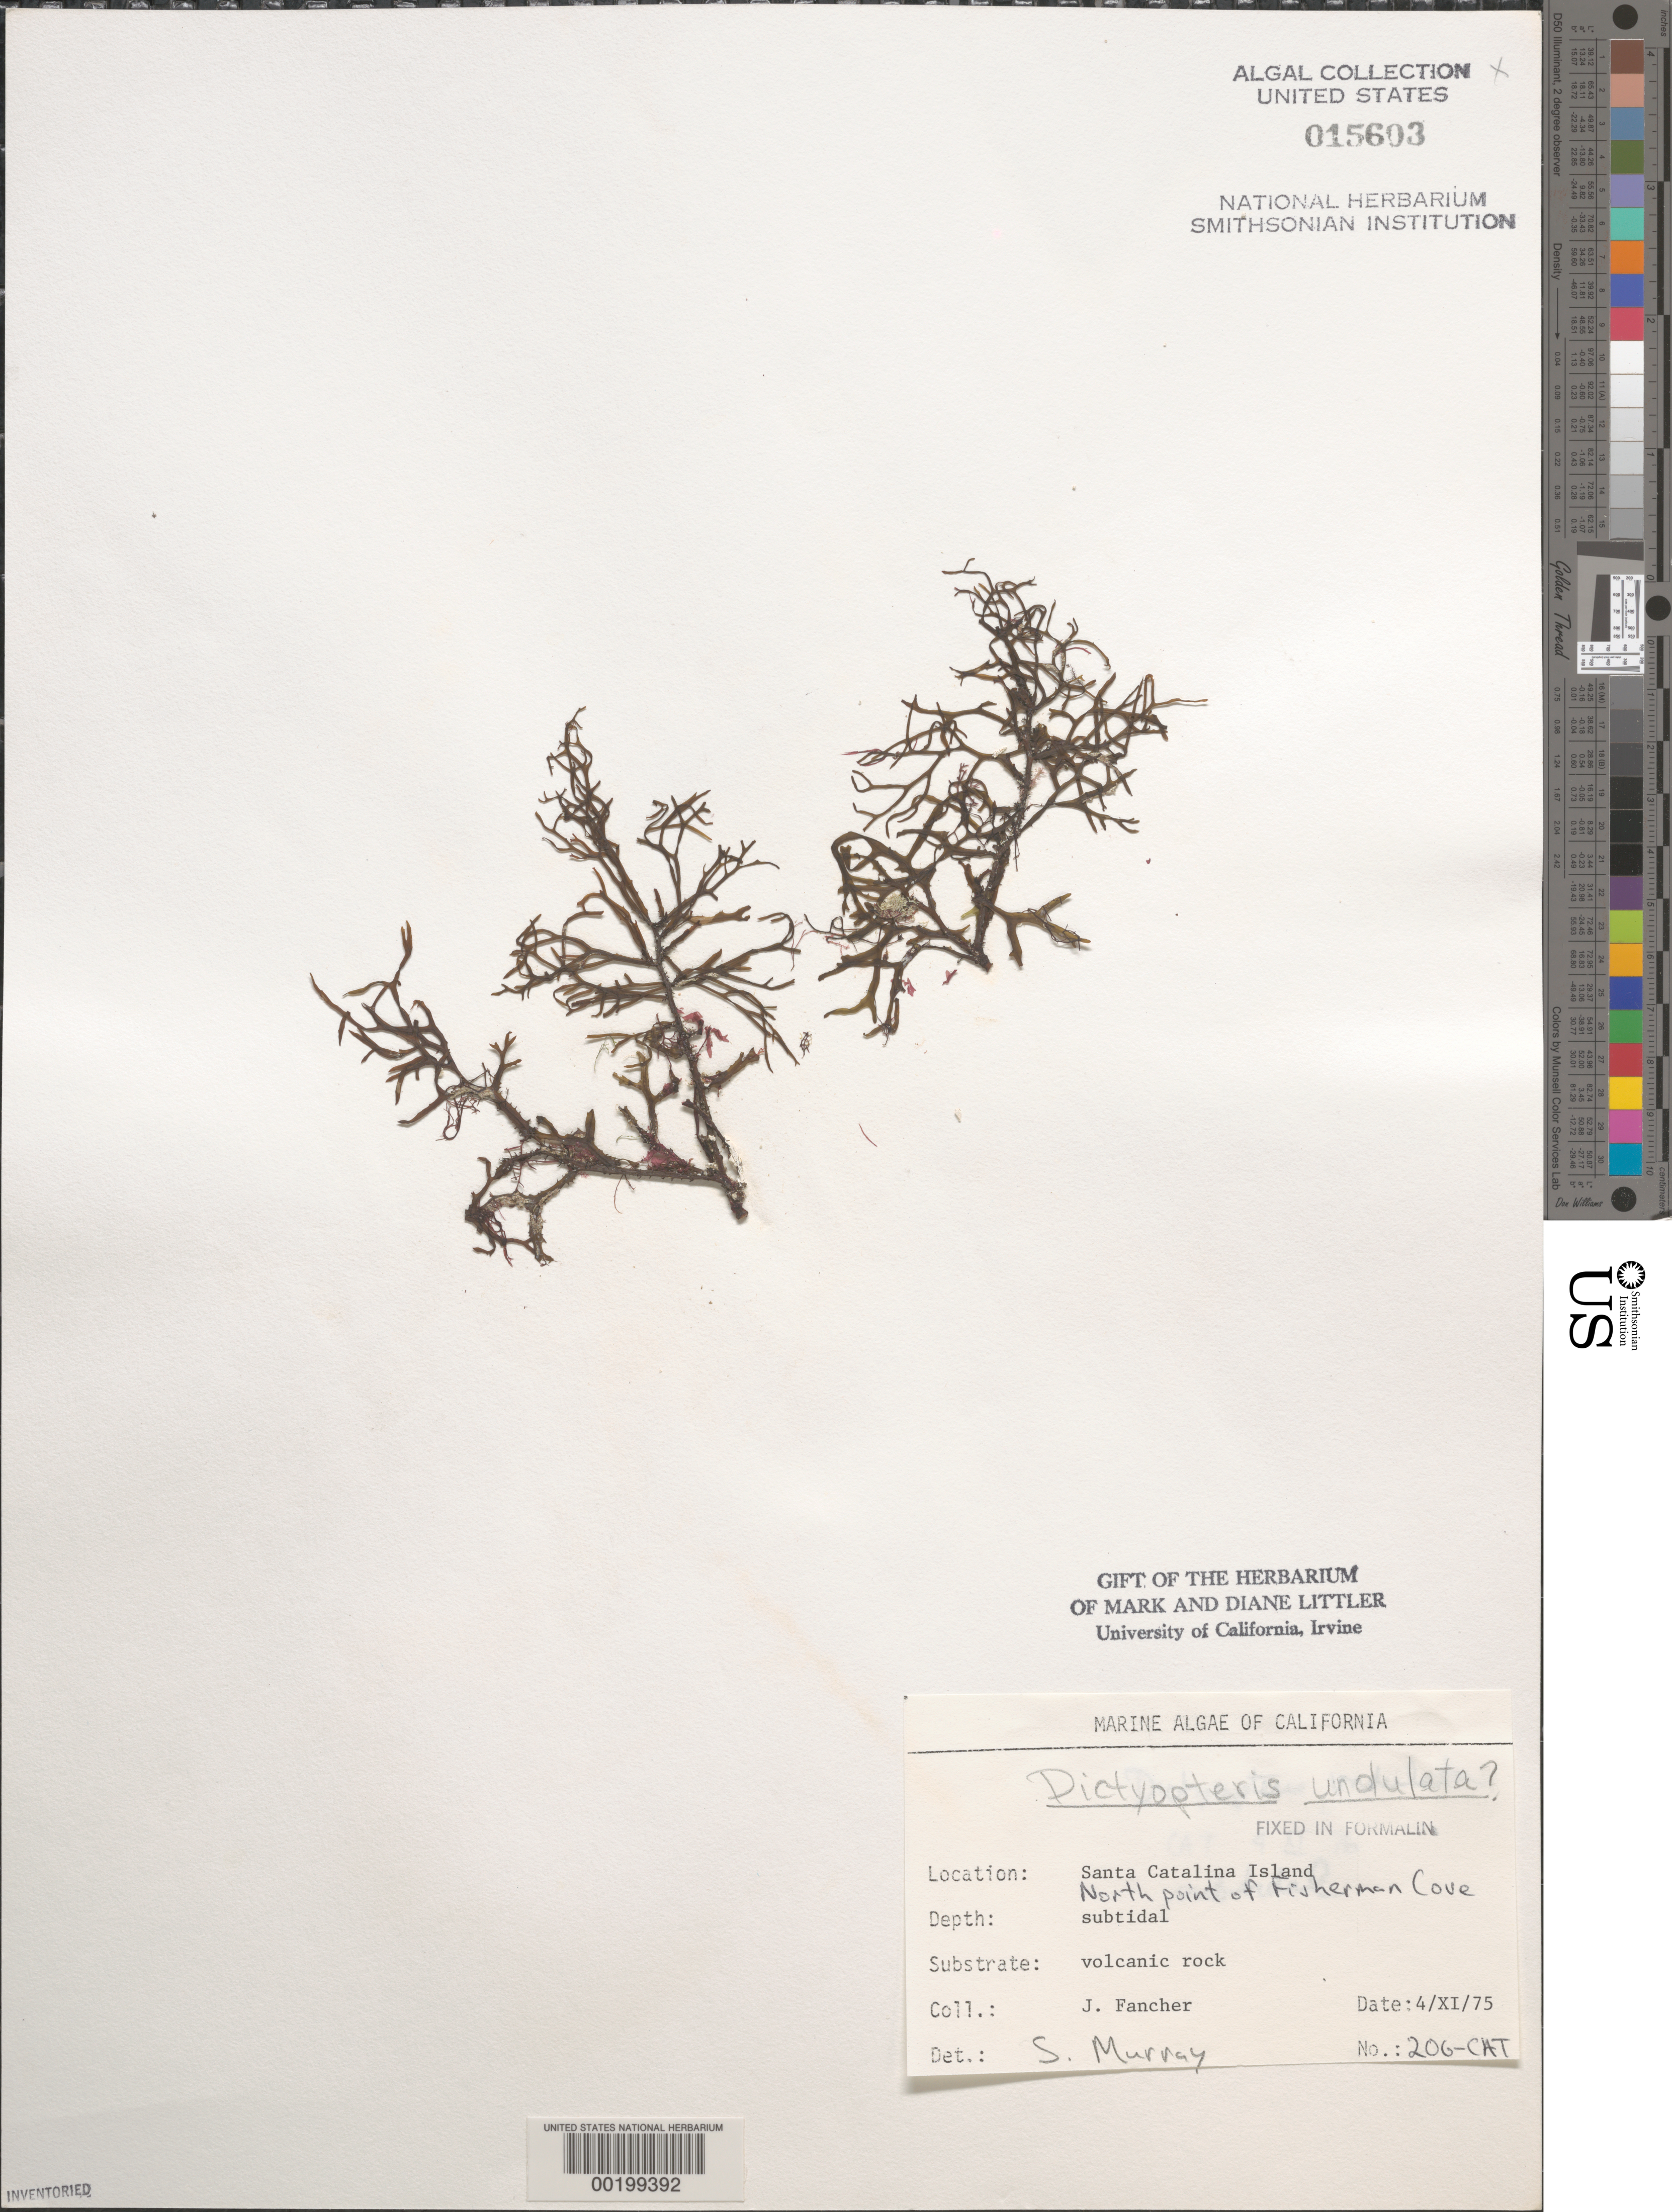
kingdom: Chromista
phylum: Ochrophyta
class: Phaeophyceae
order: Dictyotales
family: Dictyotaceae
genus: Dictyopteris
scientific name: Dictyopteris undulata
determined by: Murray, S. N.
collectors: J. Fancher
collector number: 206-cat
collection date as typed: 04 Nov 1975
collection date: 1975-11-04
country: United States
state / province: California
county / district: Los Angeles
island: Santa Catalina Island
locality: Fishermen Cove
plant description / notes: BLM-SOCALBIGHT Rocky Intertidal Survey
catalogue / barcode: US 15603